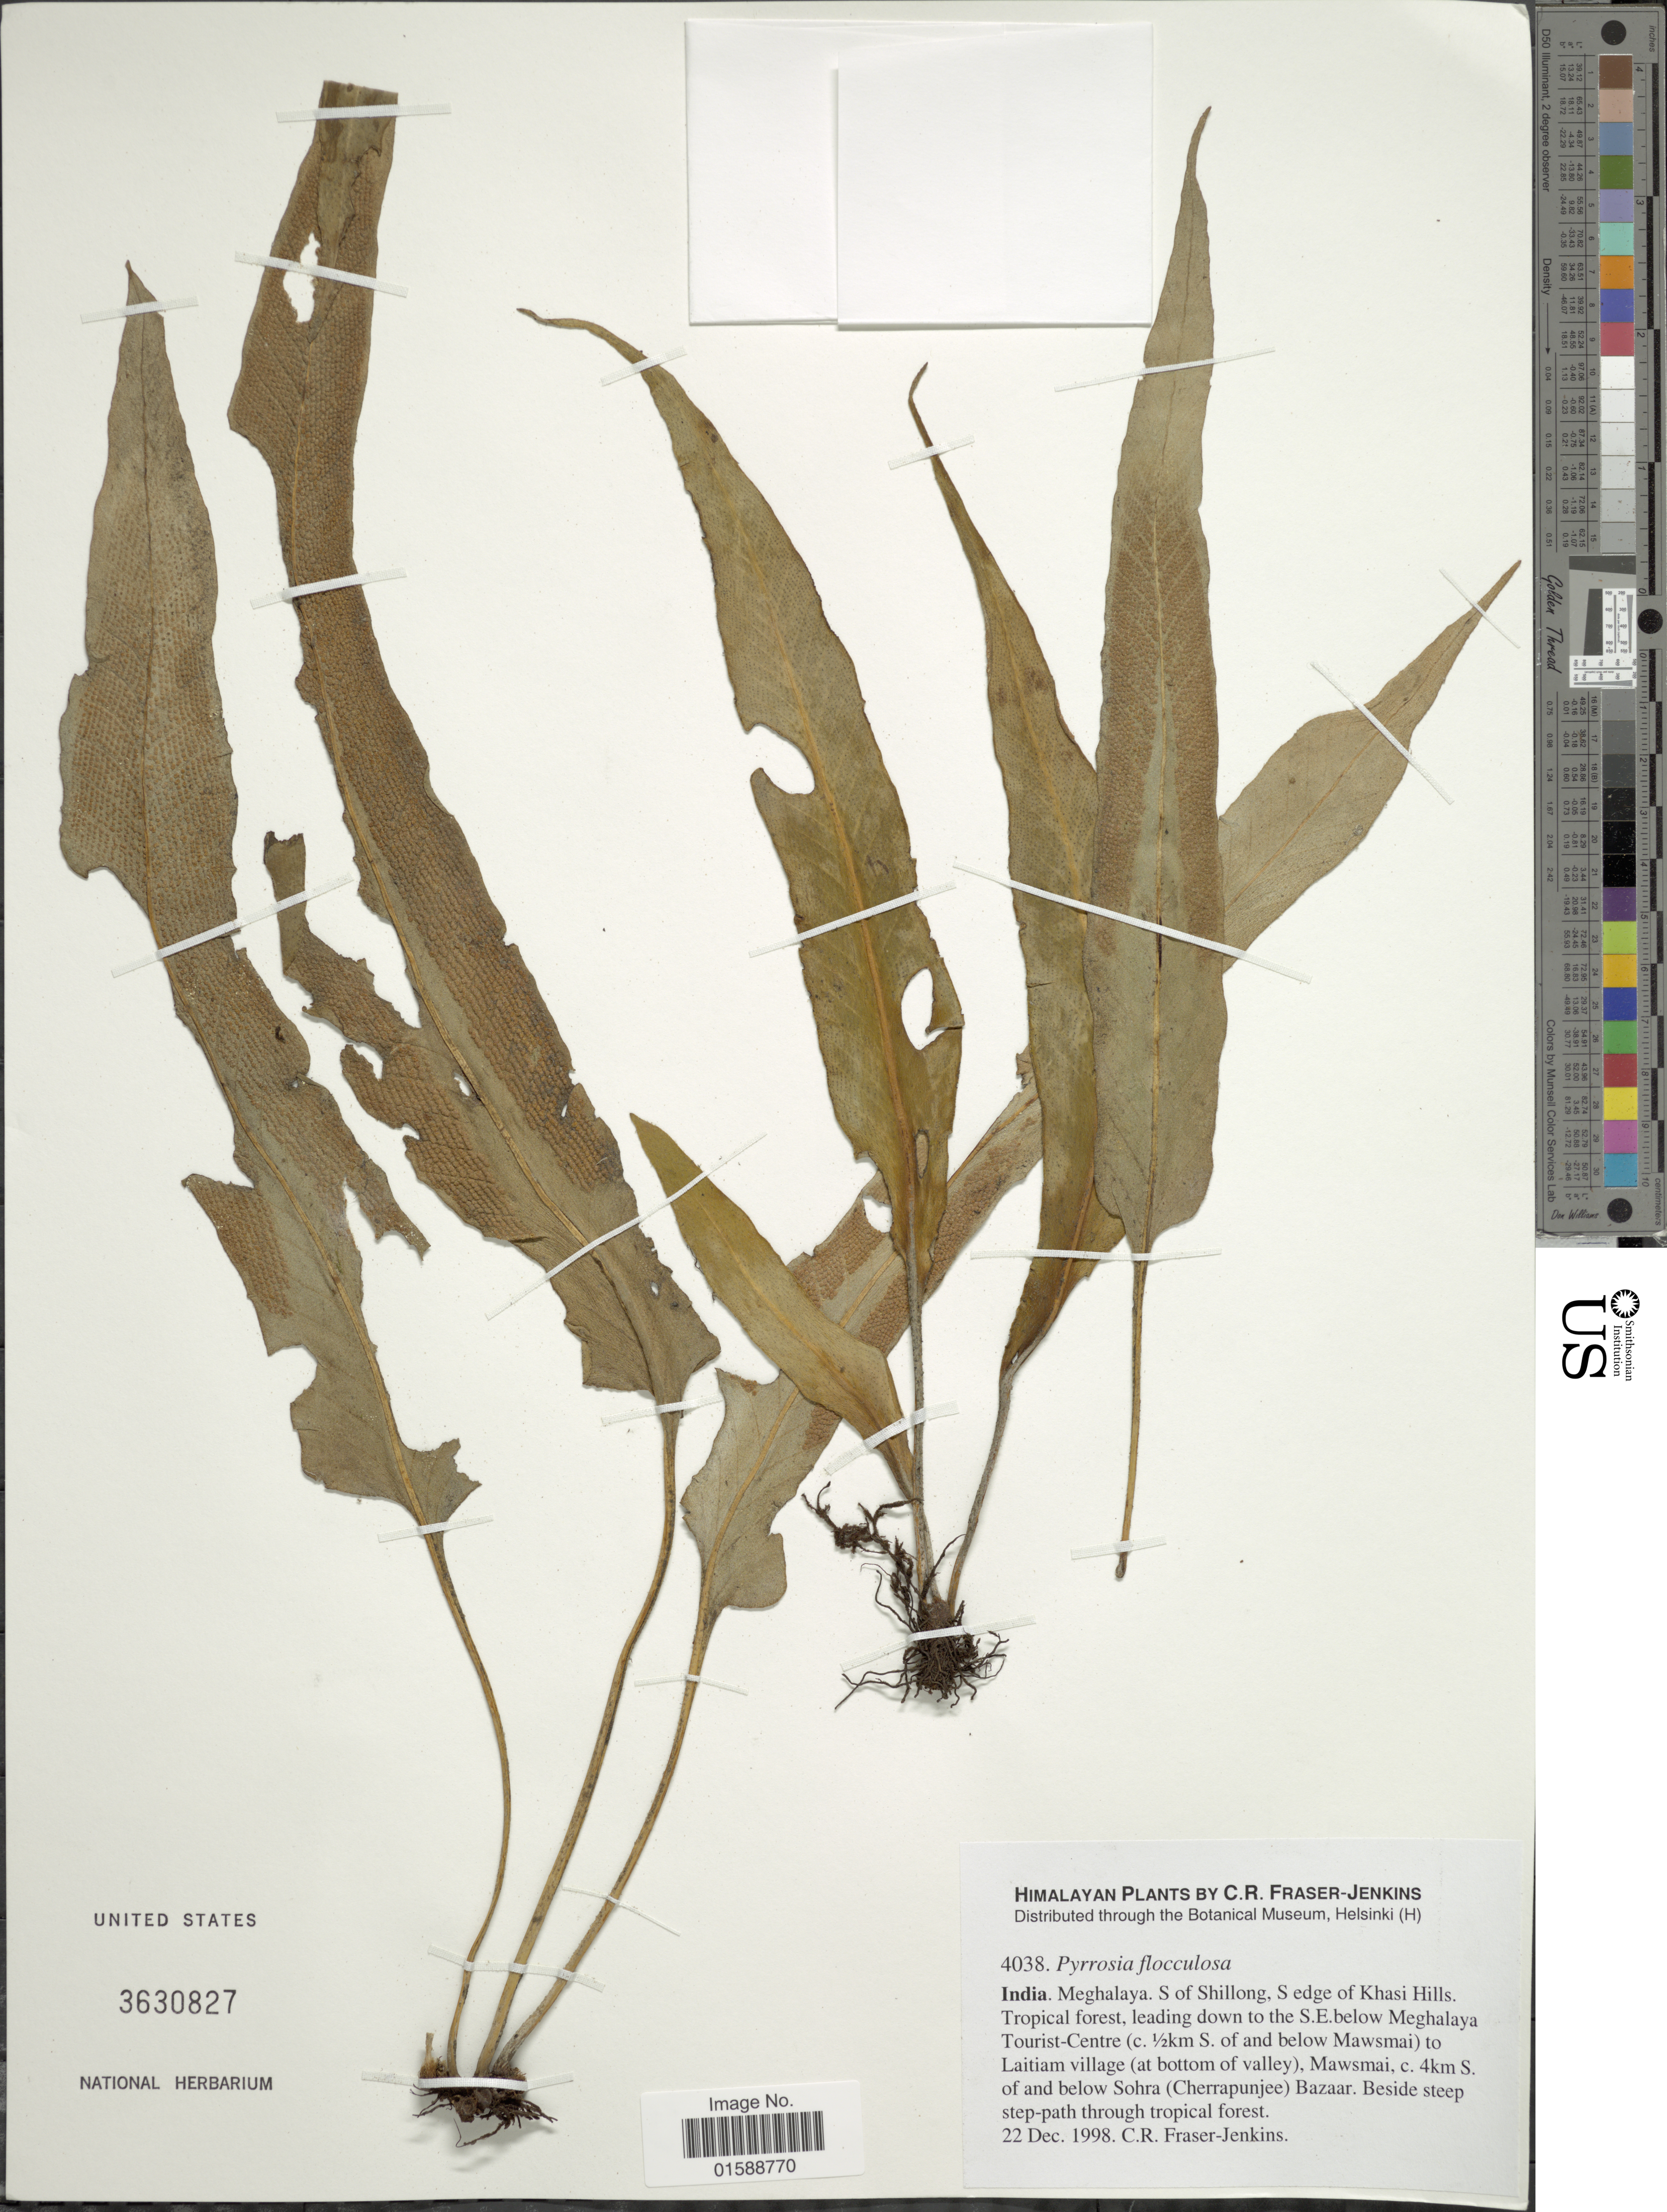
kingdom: Plantae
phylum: Tracheophyta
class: Polypodiopsida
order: Polypodiales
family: Polypodiaceae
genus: Pyrrosia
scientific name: Pyrrosia flocculosa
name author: (D. Don) Ching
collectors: C. R. Fraser-Jenkins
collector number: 4038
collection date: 1998-12-22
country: India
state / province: Meghalaya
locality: Himalayan. S of Shillong, S edge of Khasi Hills. Tropical forest, leading down to the S.E. below Meghalaya Tourist-Centre (c. ½km S. of and below Mawsmai) to Laitiam village (at bottom of valley), Mawsmai, c. 4km S. of and below Sohra (Cherrapunjee) Bazaar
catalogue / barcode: US 3630827